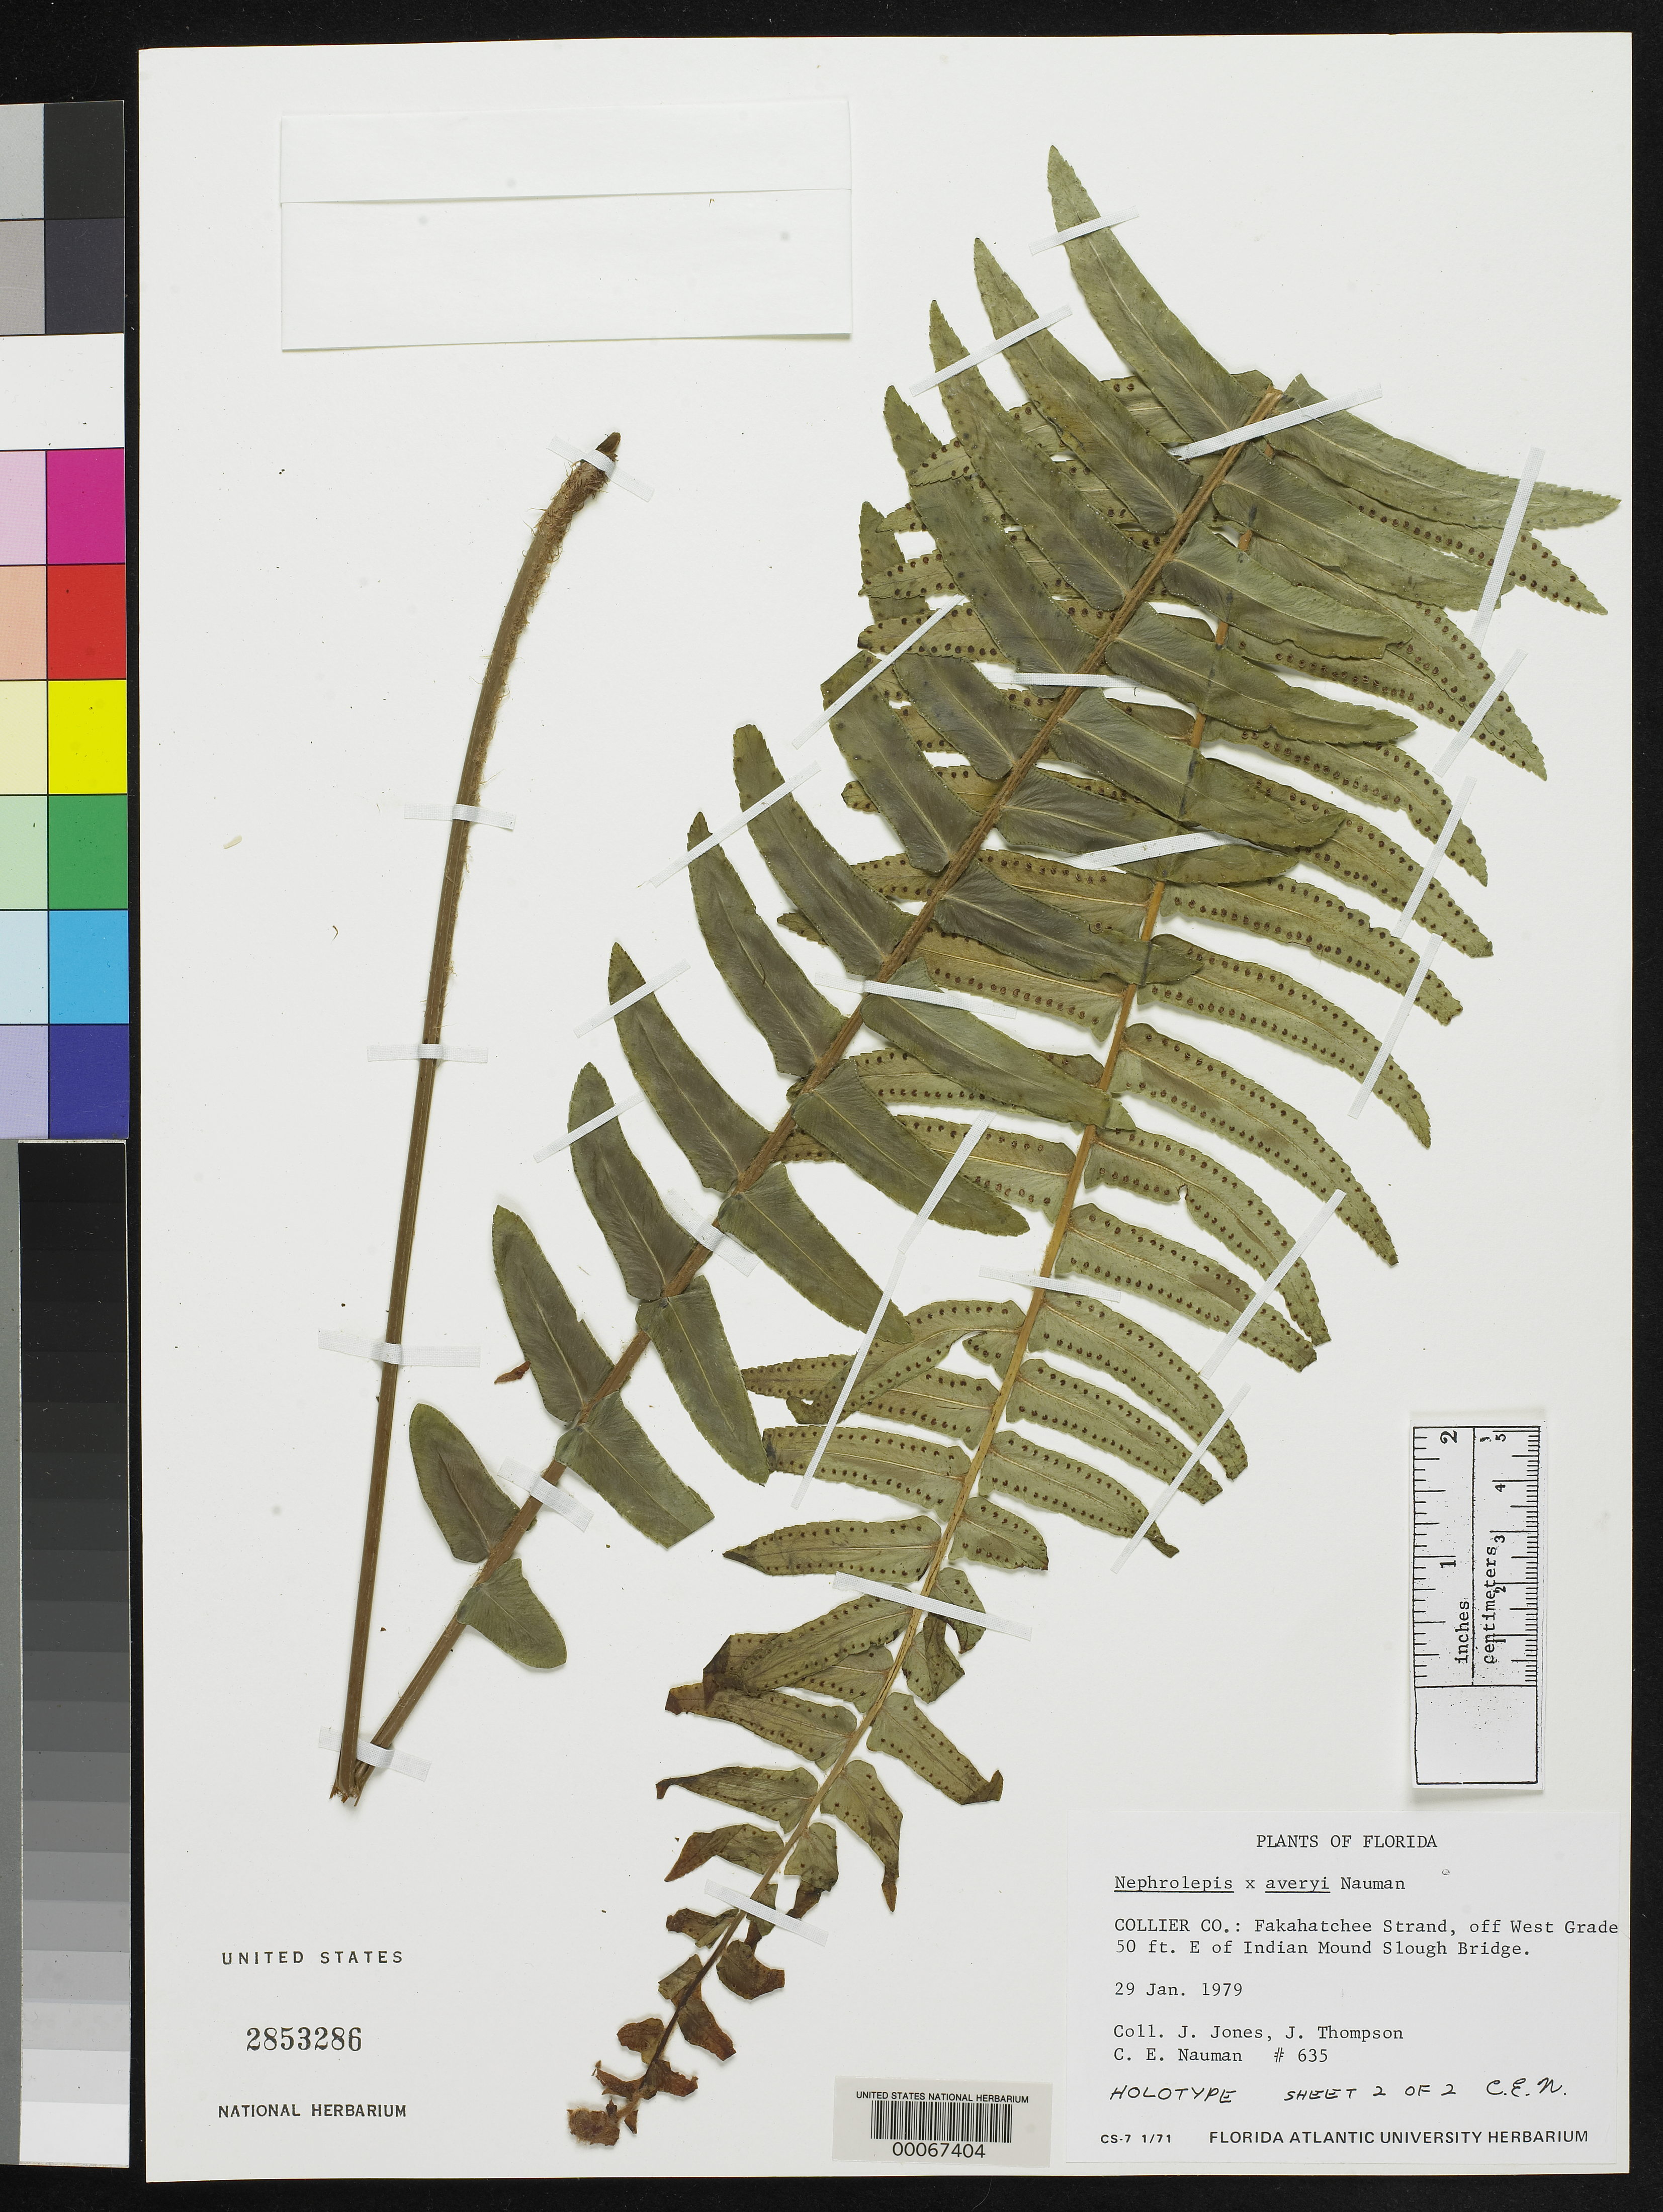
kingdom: Plantae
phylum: Tracheophyta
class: Polypodiopsida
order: Polypodiales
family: Nephrolepidaceae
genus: Nephrolepis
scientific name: Nephrolepis x averyi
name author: Nauman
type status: Holotype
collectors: C. E. Nauman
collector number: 635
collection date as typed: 29 Jan 1979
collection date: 1979-01-29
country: United States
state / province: Florida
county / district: Collier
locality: Fakahatchei strand off west grade, 50 Ft. E of Indian Mound Slough bridge.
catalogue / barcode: US 2853286